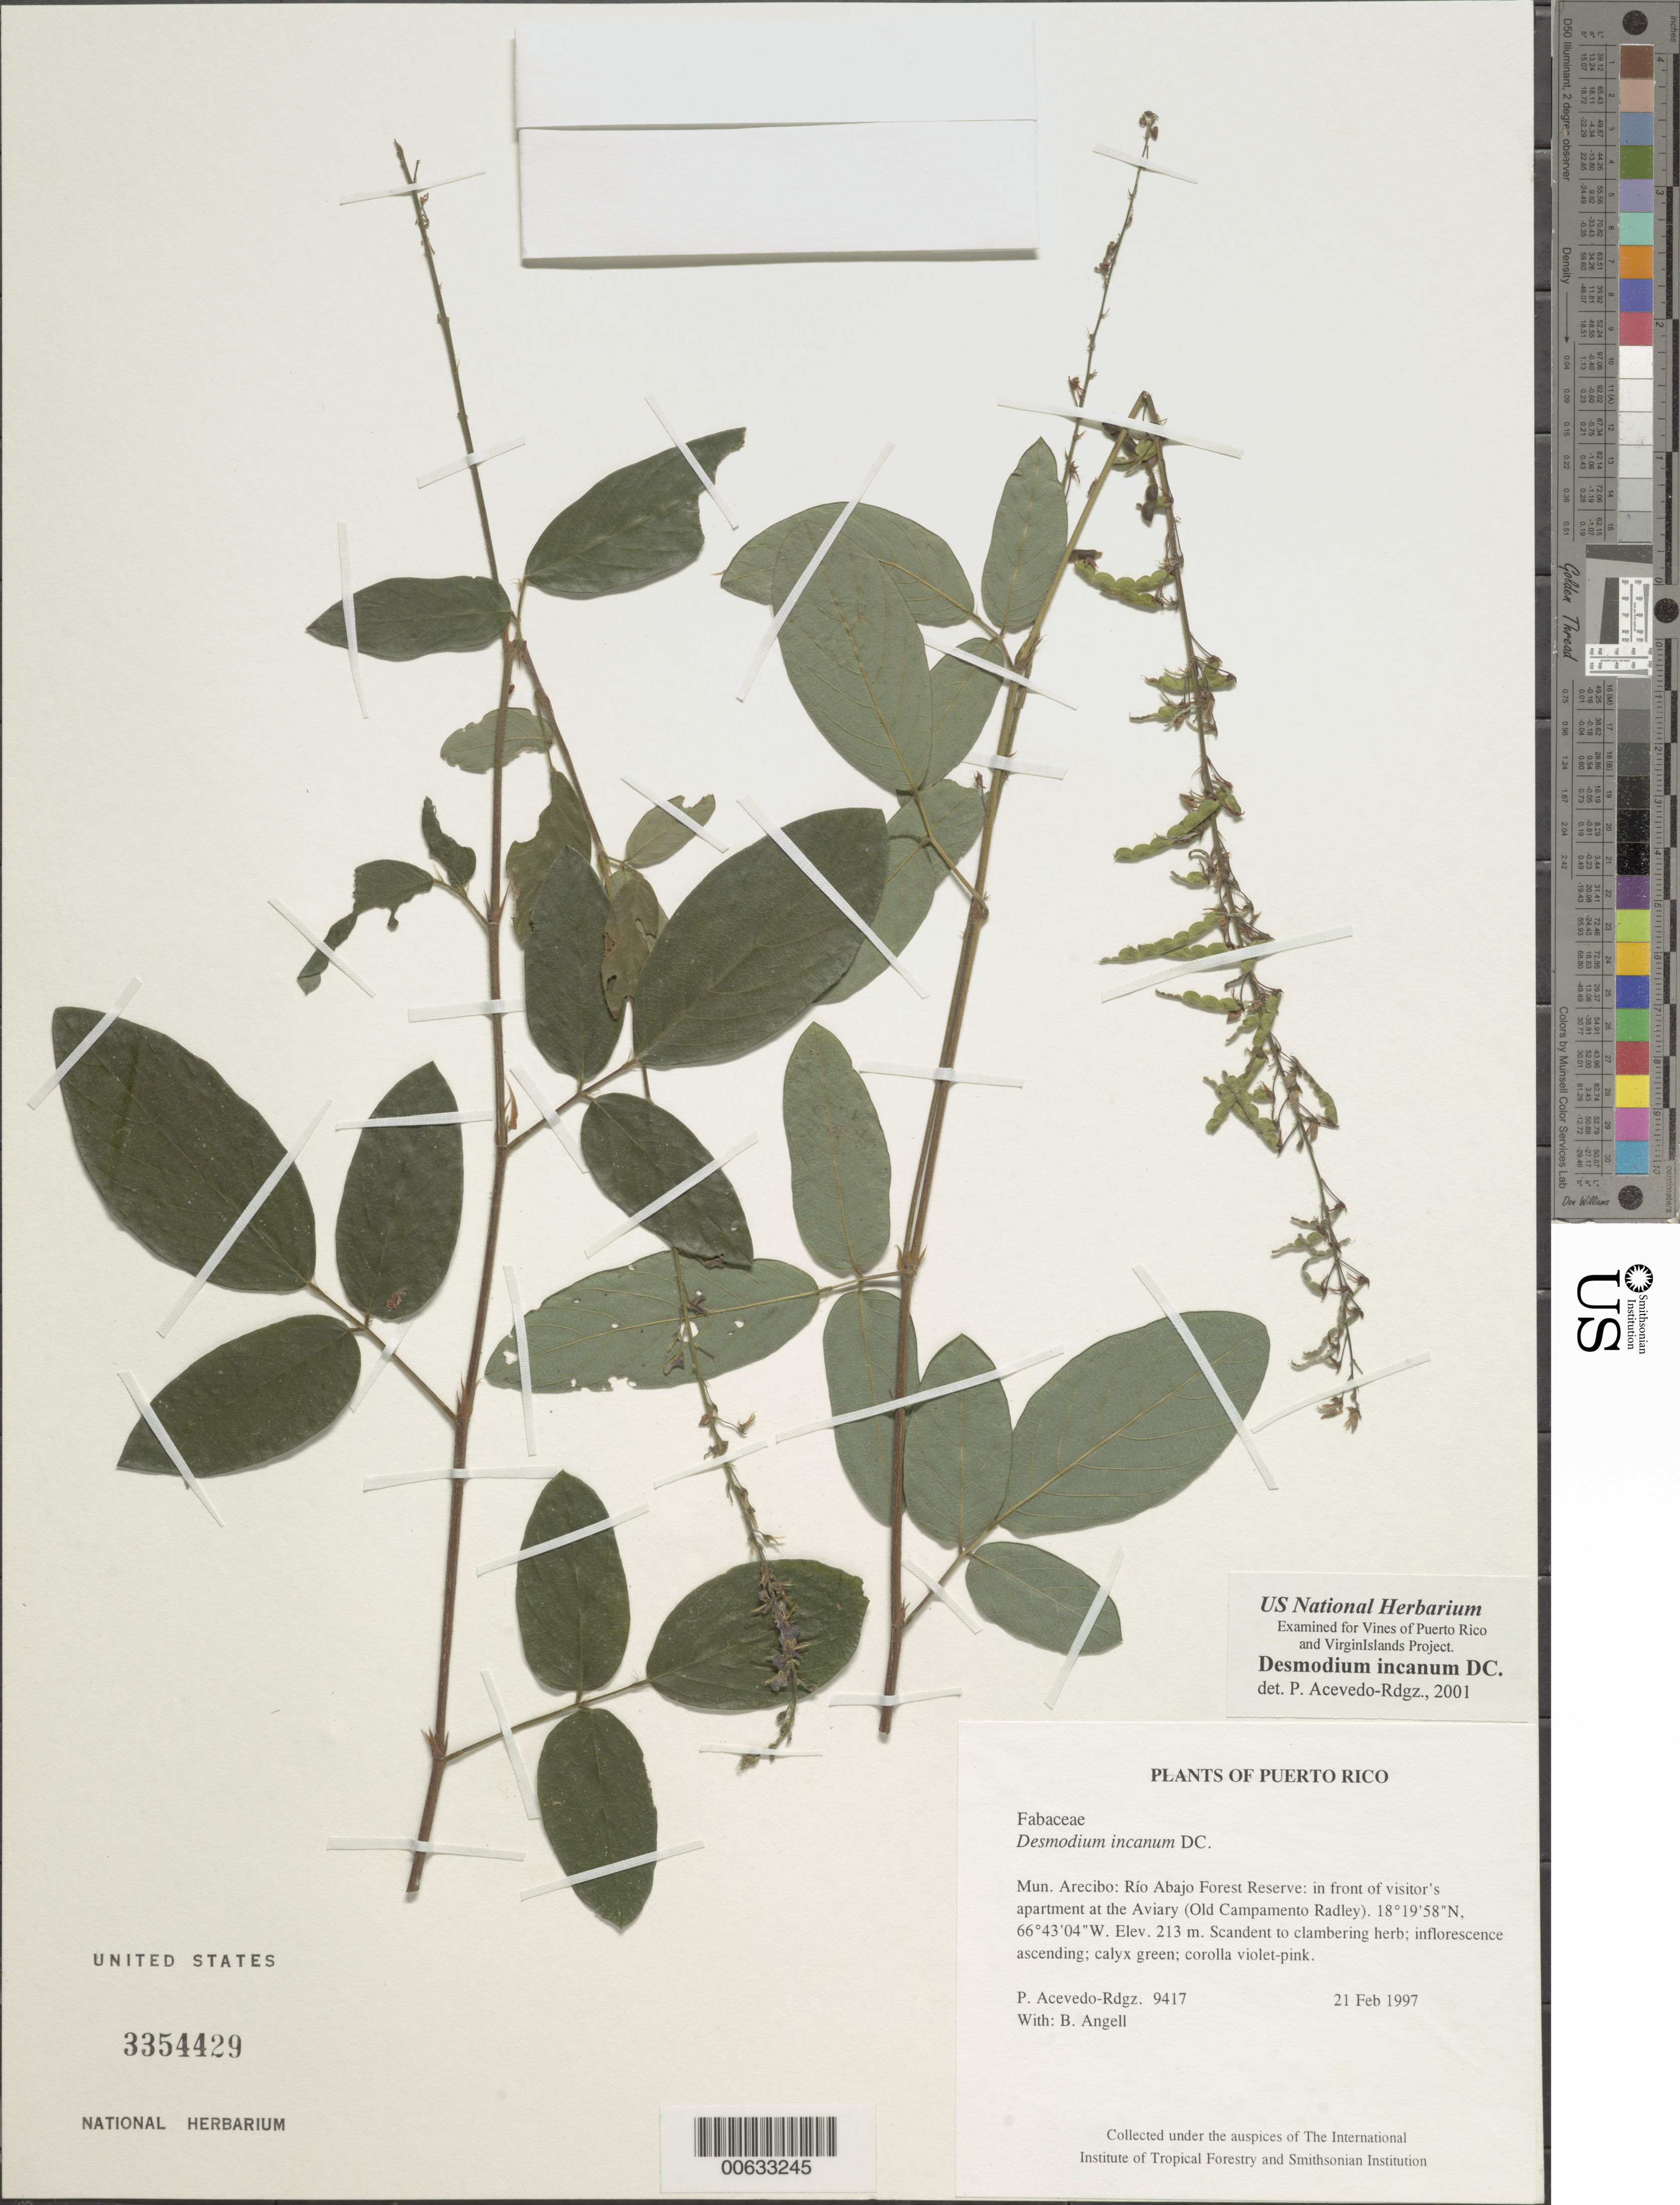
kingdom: Plantae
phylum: Tracheophyta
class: Magnoliopsida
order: Fabales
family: Fabaceae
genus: Desmodium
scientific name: Desmodium incanum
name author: (Sw.) DC.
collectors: P. Acevedo-Rodr. & Bobbi Angell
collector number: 9417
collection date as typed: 21 Feb 1997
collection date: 1997-02-21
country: Puerto Rico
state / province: Arecibo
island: Puerto Rico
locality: Arecibo; Río Abajo Forest Reserve: in front of visitor's apartment at the Aviary (Old Campamento Radley).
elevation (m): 213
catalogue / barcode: US 3354429